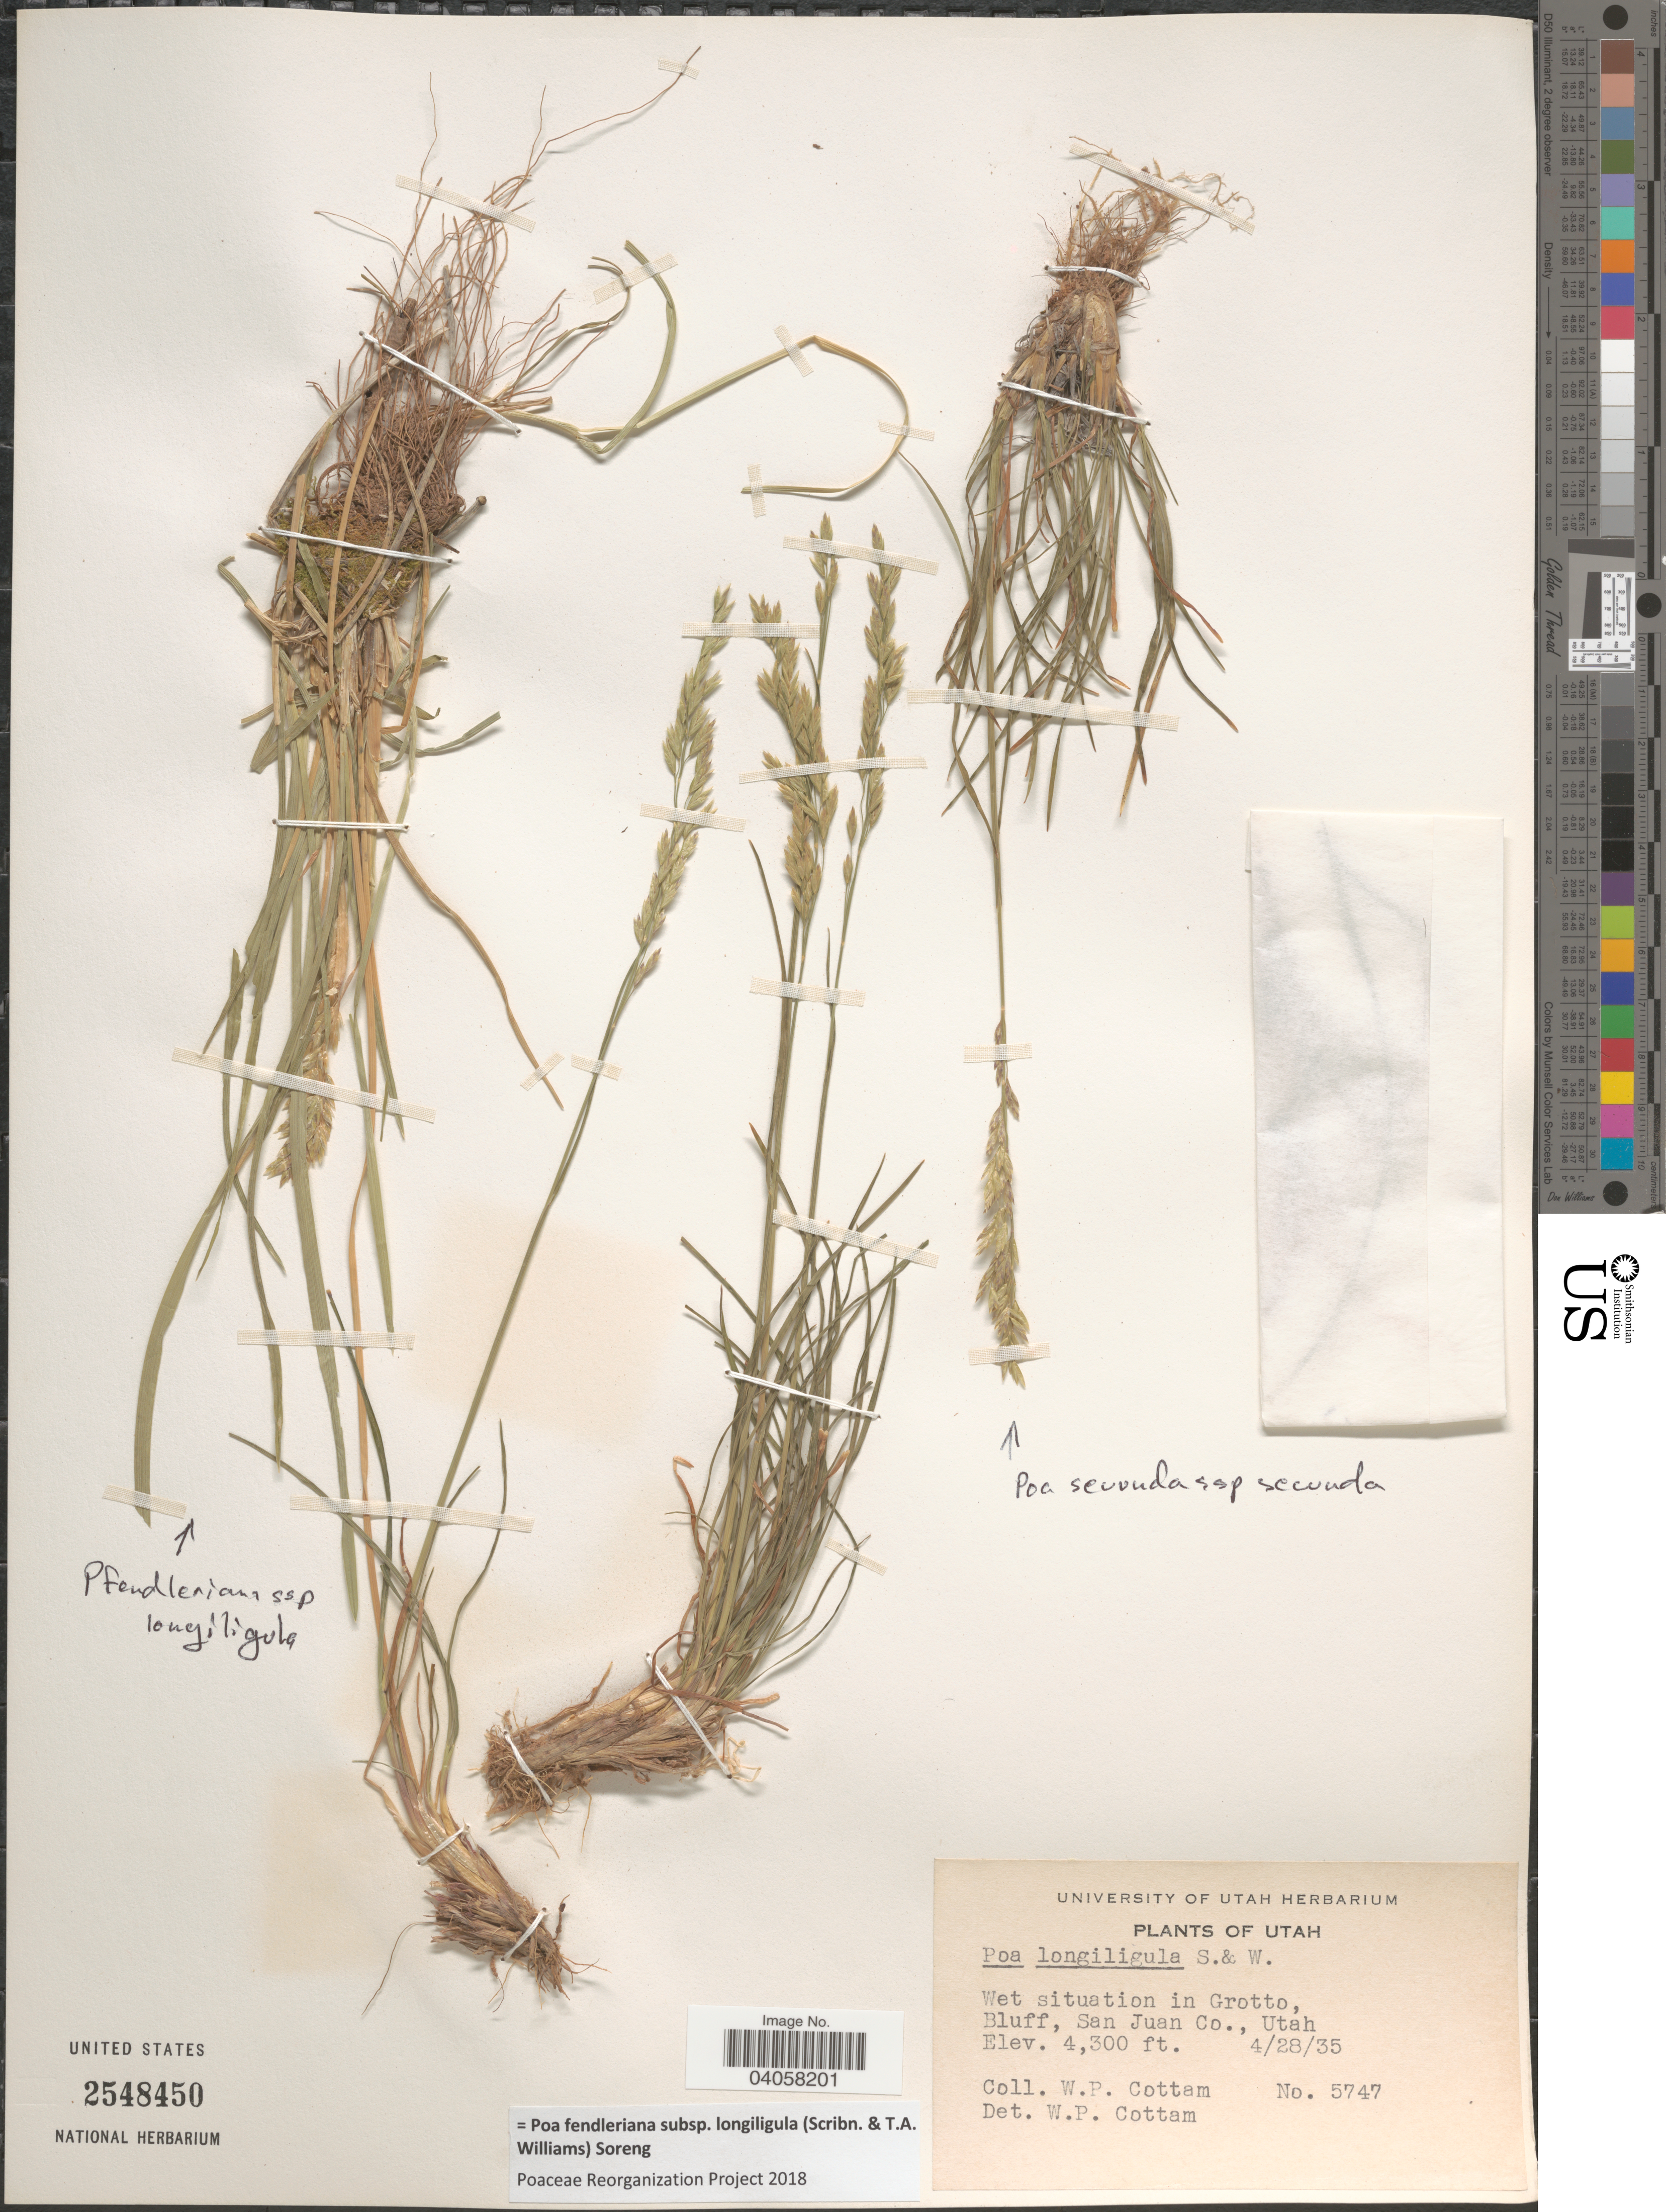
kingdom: Plantae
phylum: Tracheophyta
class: Liliopsida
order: Poales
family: Poaceae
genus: Poa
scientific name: Poa fendleriana subsp. longiligula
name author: (Scribn. & T.A. Williams) Soreng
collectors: W. Cottam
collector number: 5747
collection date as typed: Transcribed d/m/y: 28/4/35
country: United States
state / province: Utah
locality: Wet situation in Grotto, Bluff, San Juan Co.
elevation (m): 1311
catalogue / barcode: US 2548450